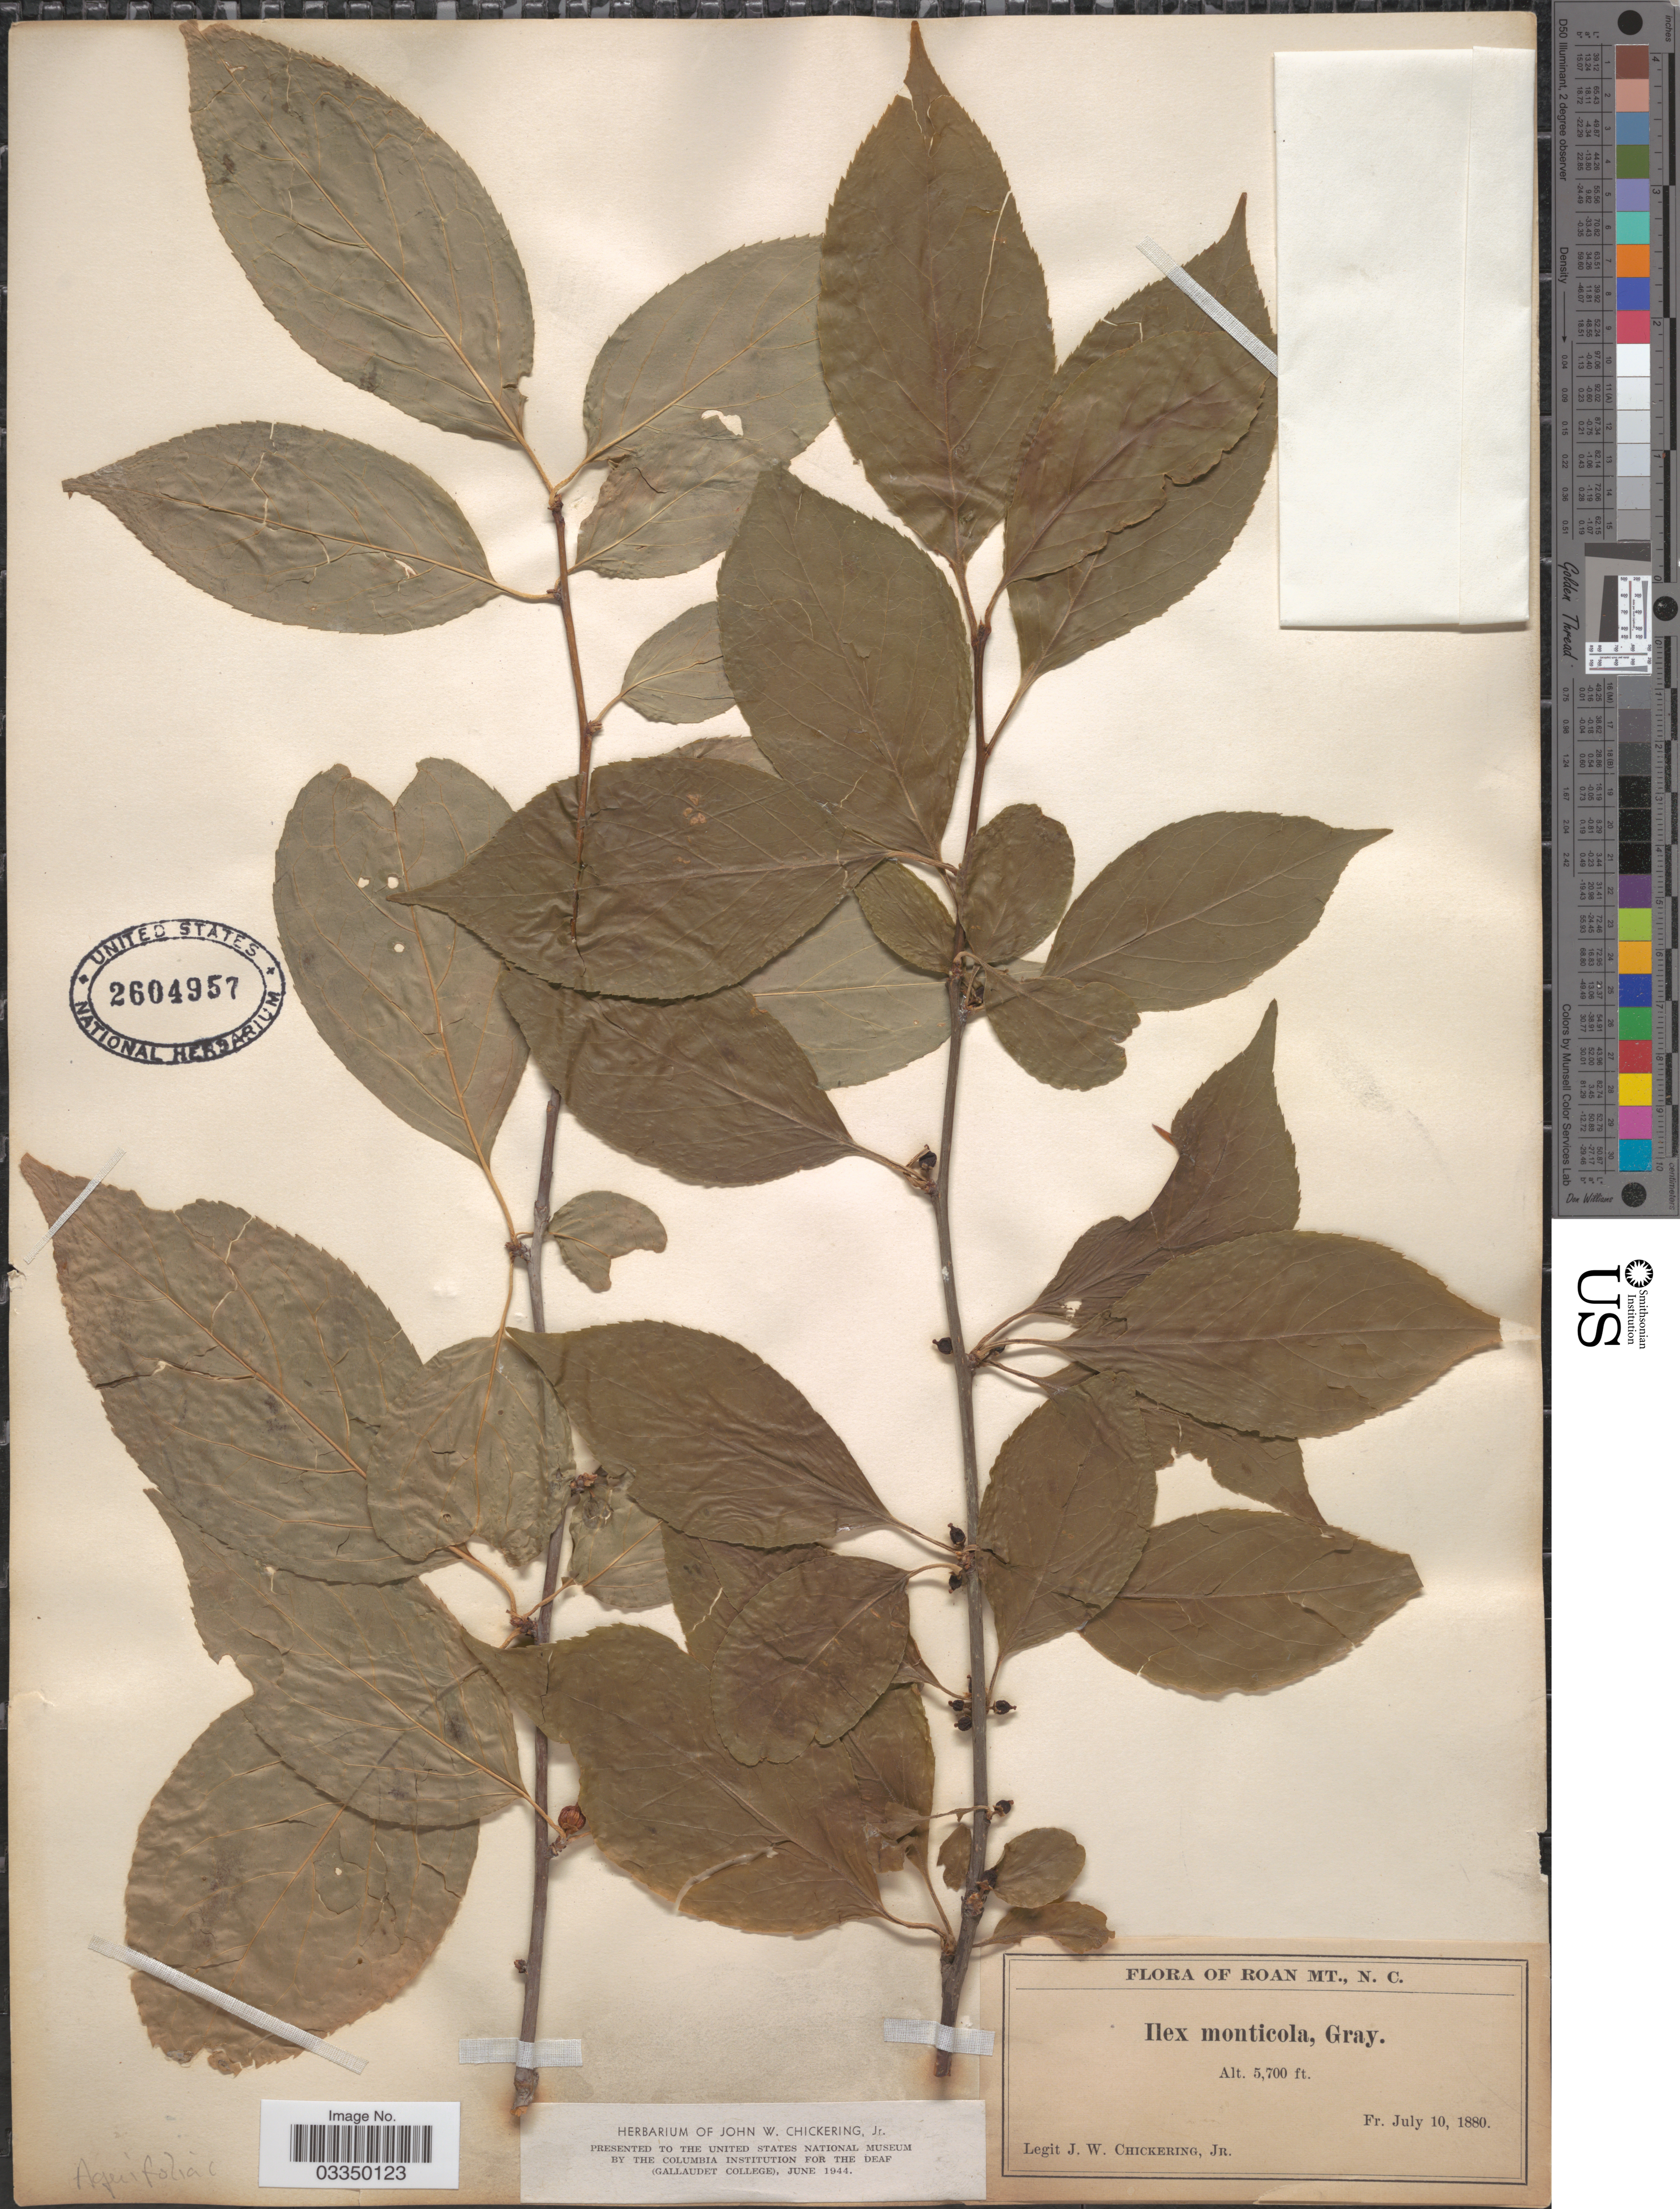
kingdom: Plantae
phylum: Tracheophyta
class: Magnoliopsida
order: Aquifoliales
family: Aquifoliaceae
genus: Ilex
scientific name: Ilex montana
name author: Torr. & A. Gray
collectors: J. W. Chickering Jr.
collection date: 1880-07-10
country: United States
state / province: North Carolina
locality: Roan Mt.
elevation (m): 1737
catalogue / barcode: US 2604957